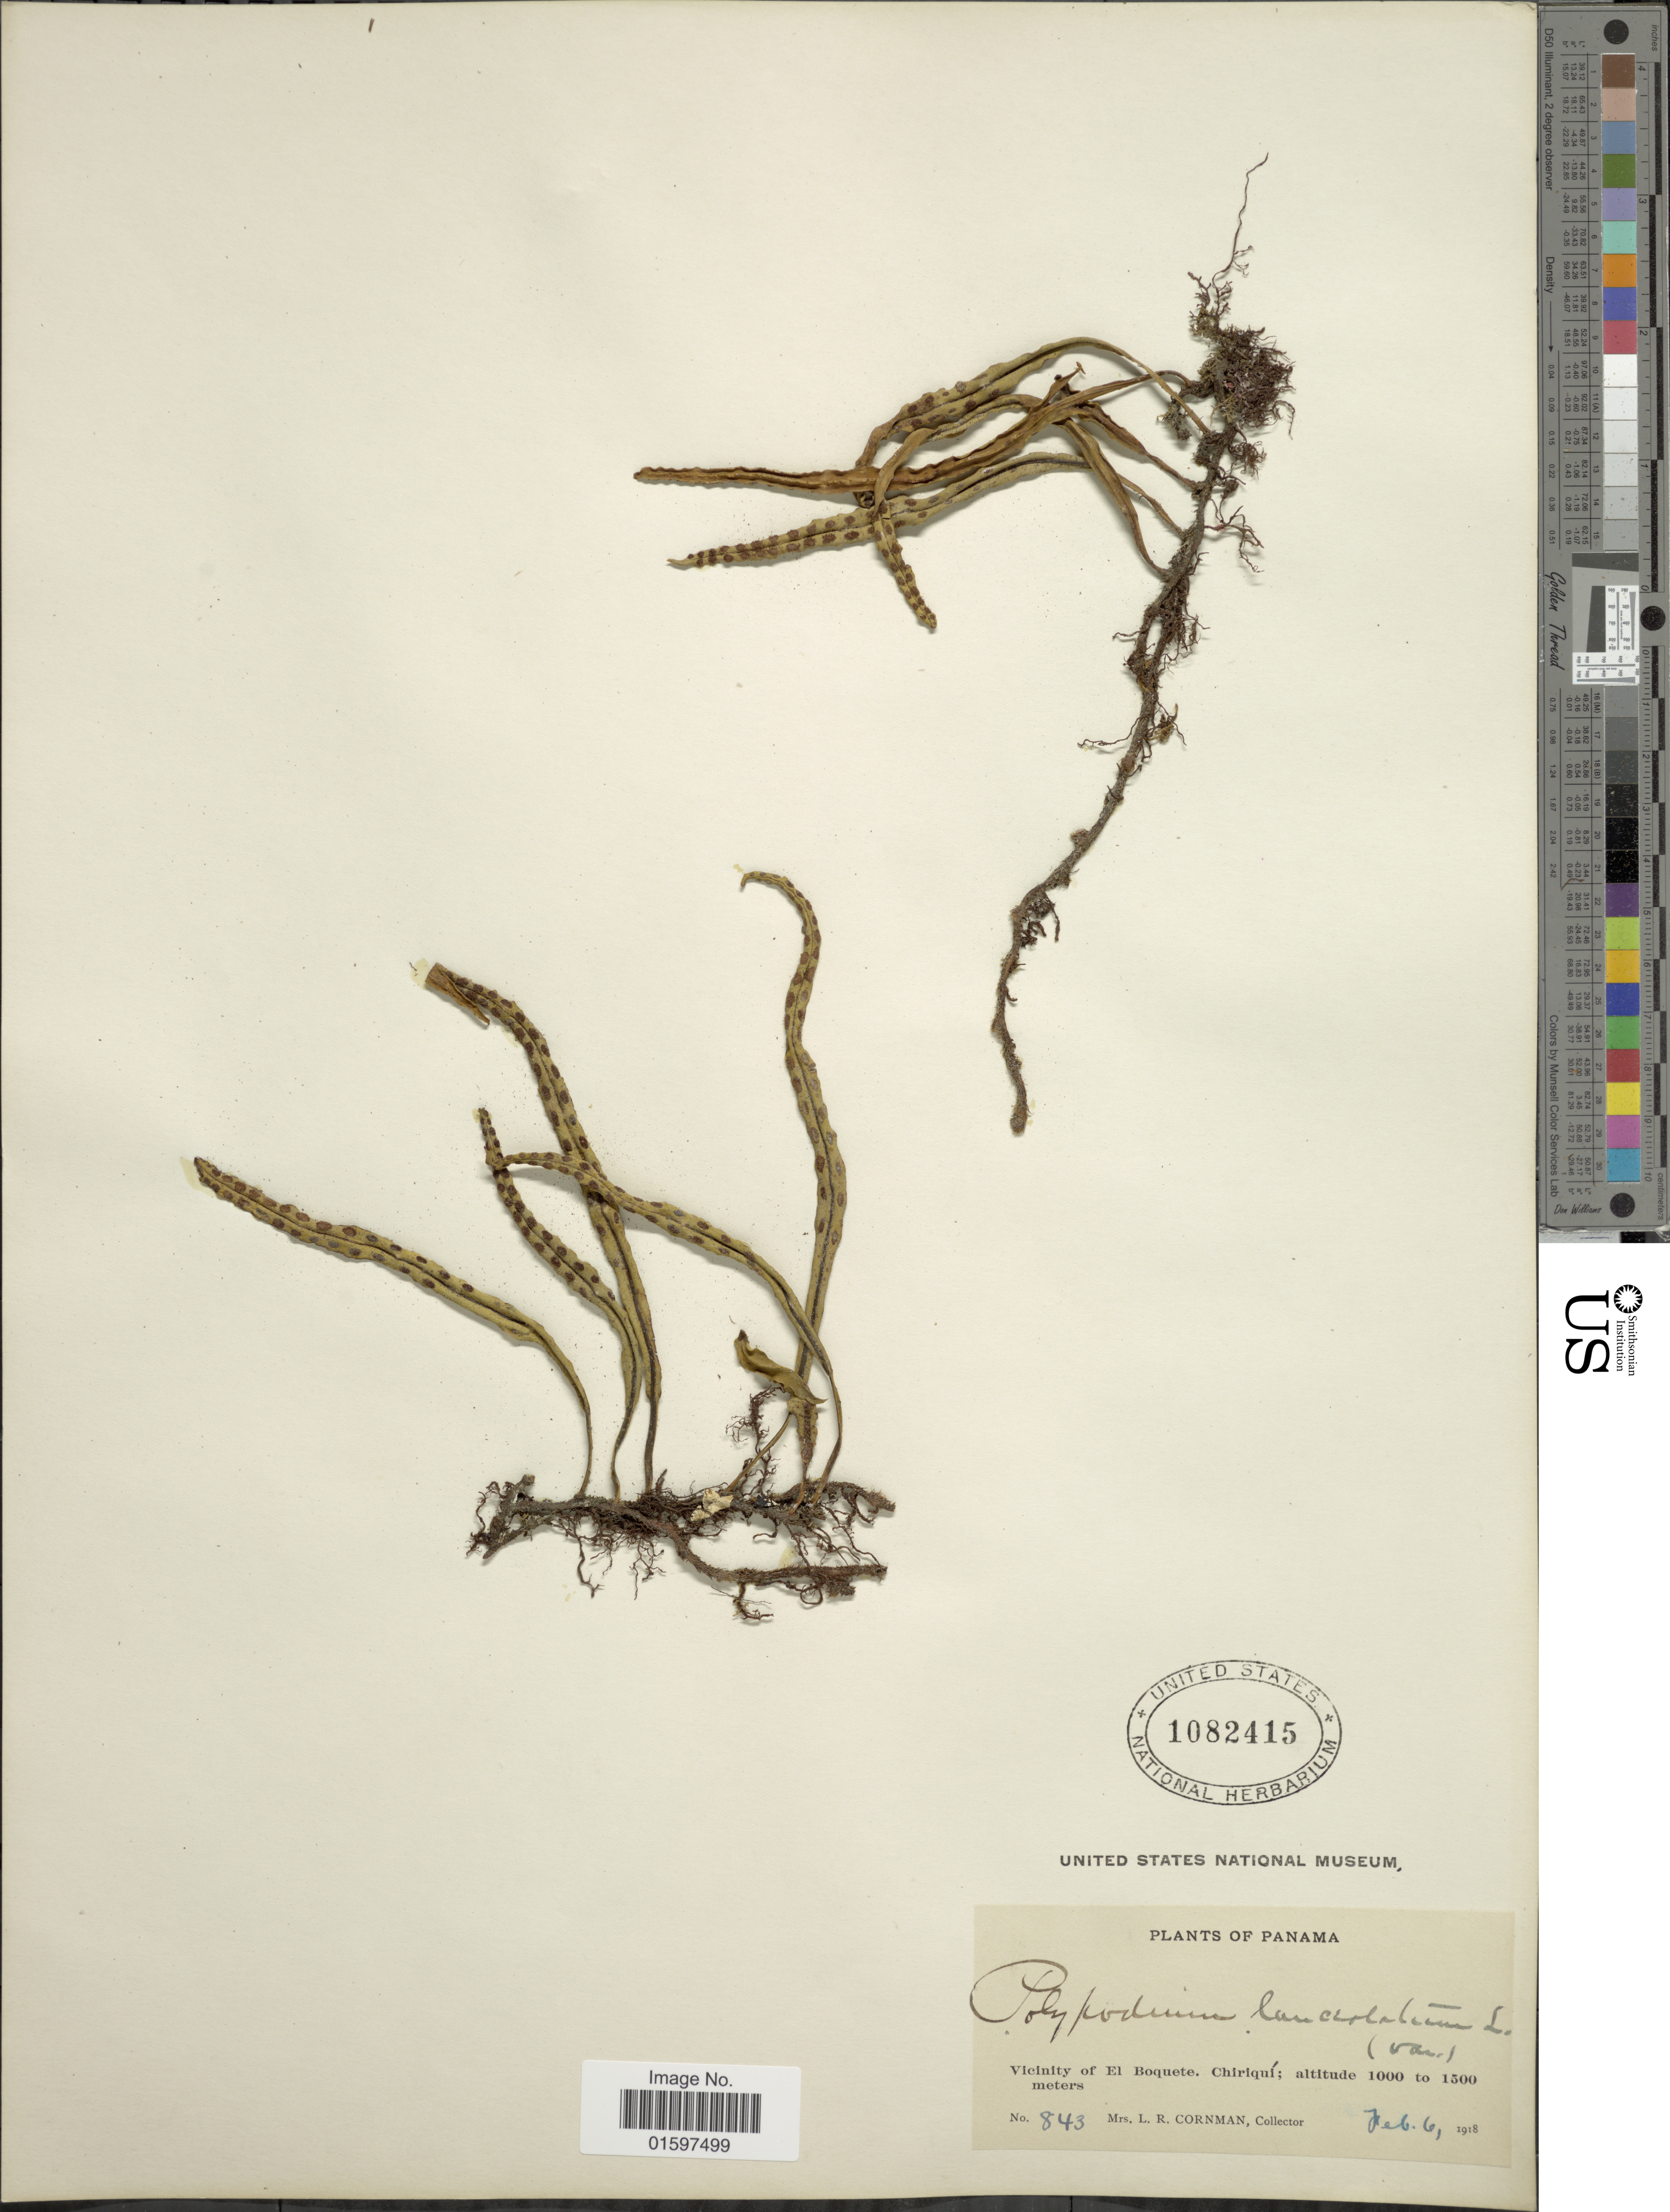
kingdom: Plantae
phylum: Tracheophyta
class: Polypodiopsida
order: Polypodiales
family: Polypodiaceae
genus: Pleopeltis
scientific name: Pleopeltis lanceolata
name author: Kaulf.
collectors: L. Cornman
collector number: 843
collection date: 1918-02-06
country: Panama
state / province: Chiriqui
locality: Vicinity of El Boquete, Chiriquí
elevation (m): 1000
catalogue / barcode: US 1082415